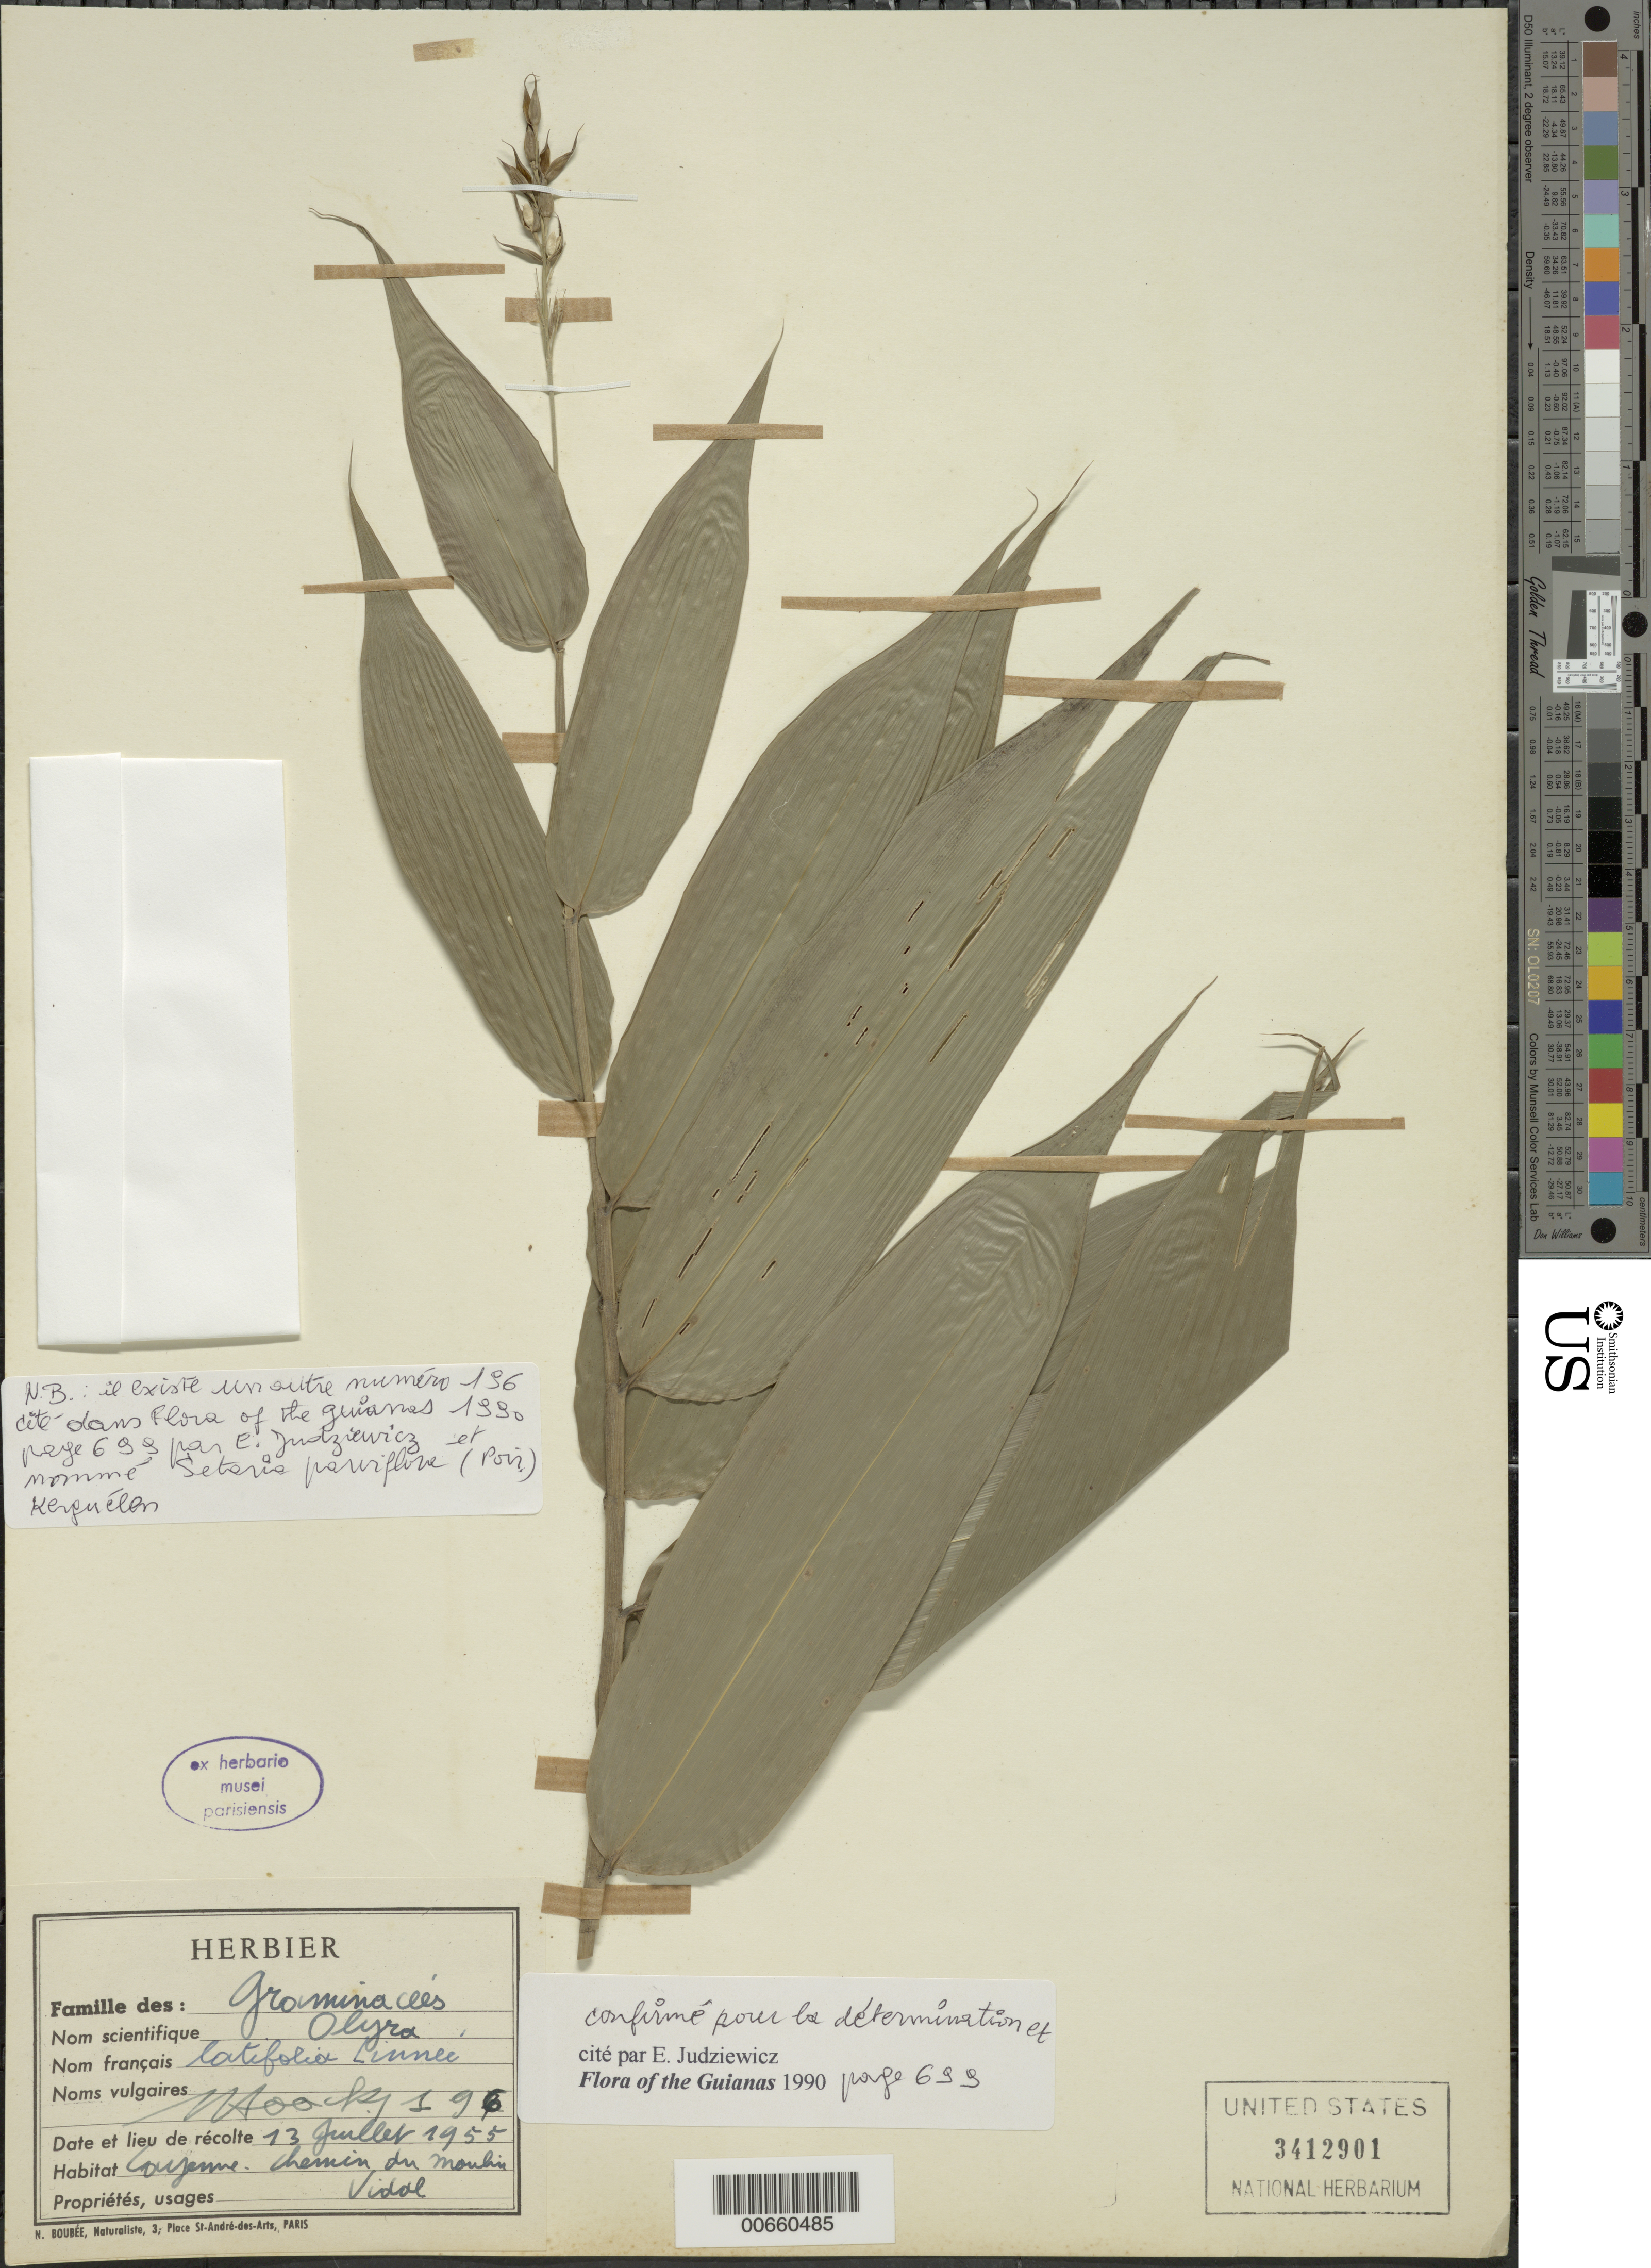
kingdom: Plantae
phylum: Tracheophyta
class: Liliopsida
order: Poales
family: Poaceae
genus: Olyra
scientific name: Olyra latifolia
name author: L.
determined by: Judziewicz, E. J.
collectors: J. Hoock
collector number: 196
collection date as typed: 13-Jul-55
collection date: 1955-07-13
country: French Guiana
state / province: Cayenne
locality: Cayenne, chemin du Moulin Vidal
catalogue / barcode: US 3412901